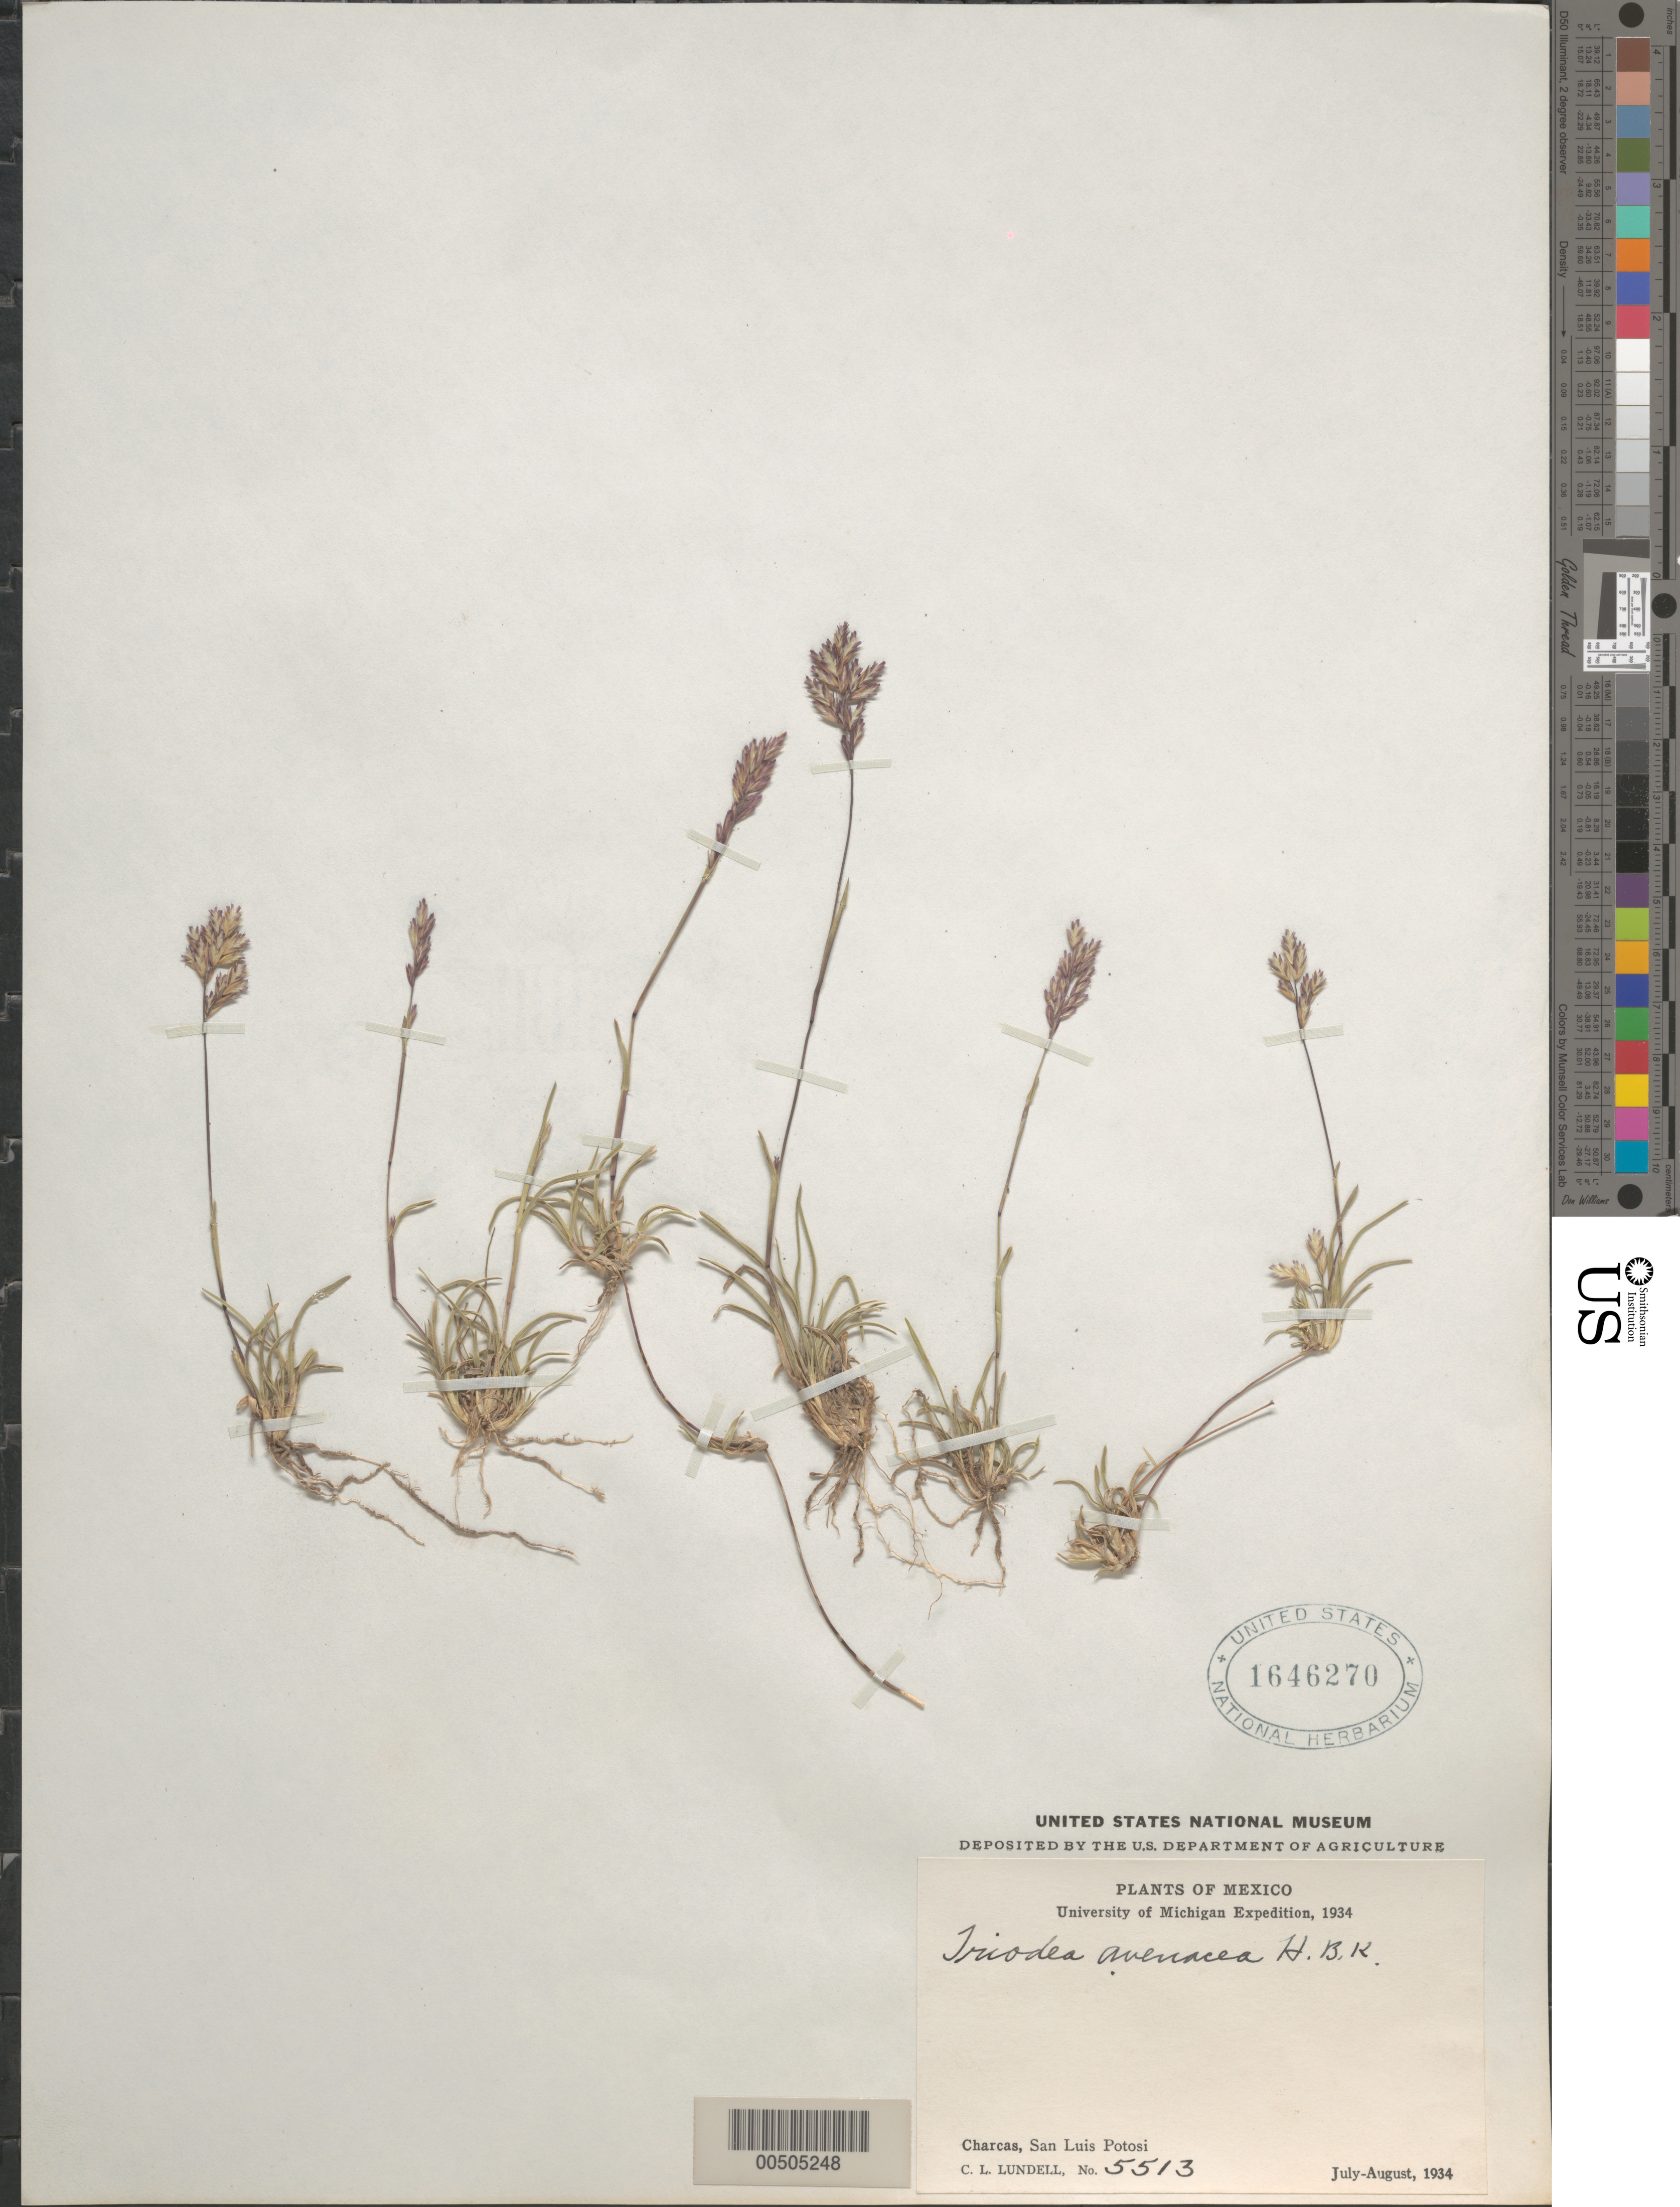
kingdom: Plantae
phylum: Tracheophyta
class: Liliopsida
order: Poales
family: Poaceae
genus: Erioneuron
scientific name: Erioneuron avenaceum var. breviaristatum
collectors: C. L. Lundell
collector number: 5513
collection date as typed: Jul 1934 to Aug 1934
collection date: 1934-07/1934-08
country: Mexico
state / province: San Luis Potosi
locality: Charcas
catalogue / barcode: US 1646270